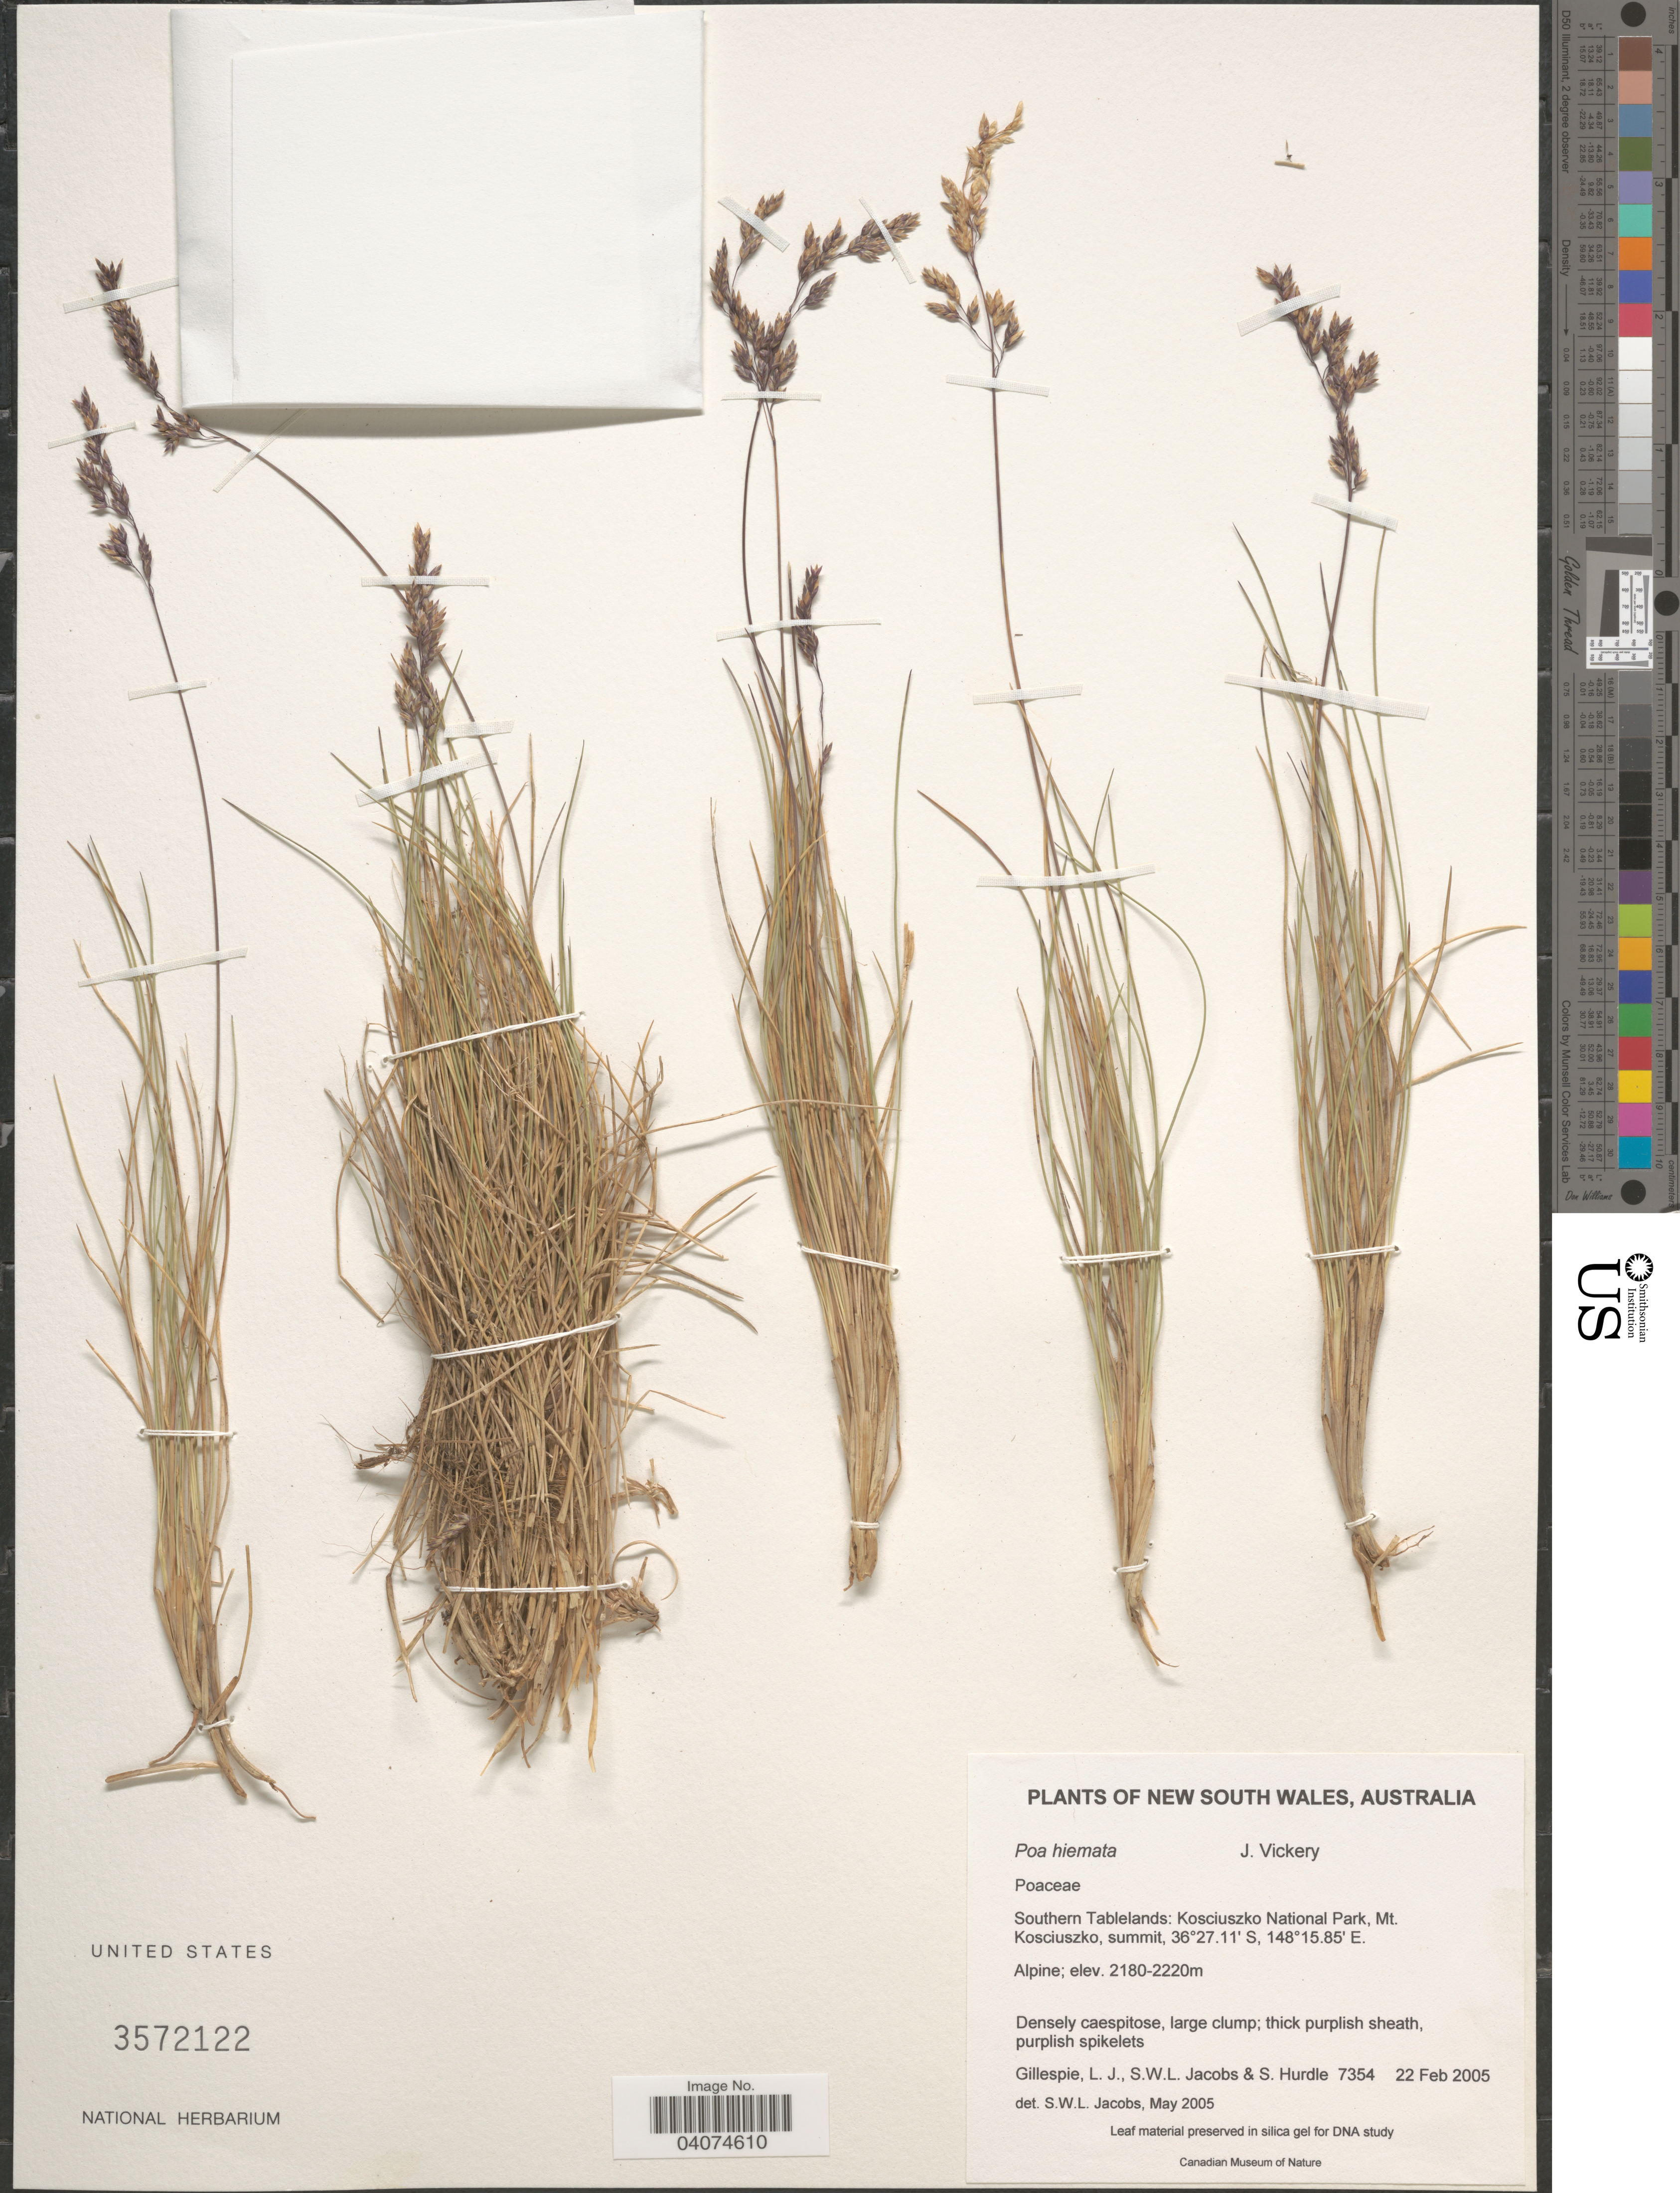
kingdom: Plantae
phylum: Tracheophyta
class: Liliopsida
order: Poales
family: Poaceae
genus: Poa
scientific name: Poa hiemata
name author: Vickery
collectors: L. Gillespie, S. W. L. Jacobs & S. Hurdle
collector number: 7354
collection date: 2005-02-22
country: Australia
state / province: New South Wales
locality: Southern Tablelands: Kosciuszko National Park, Mt. Kosciuszko, summit.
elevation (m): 2180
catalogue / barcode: US 3572122